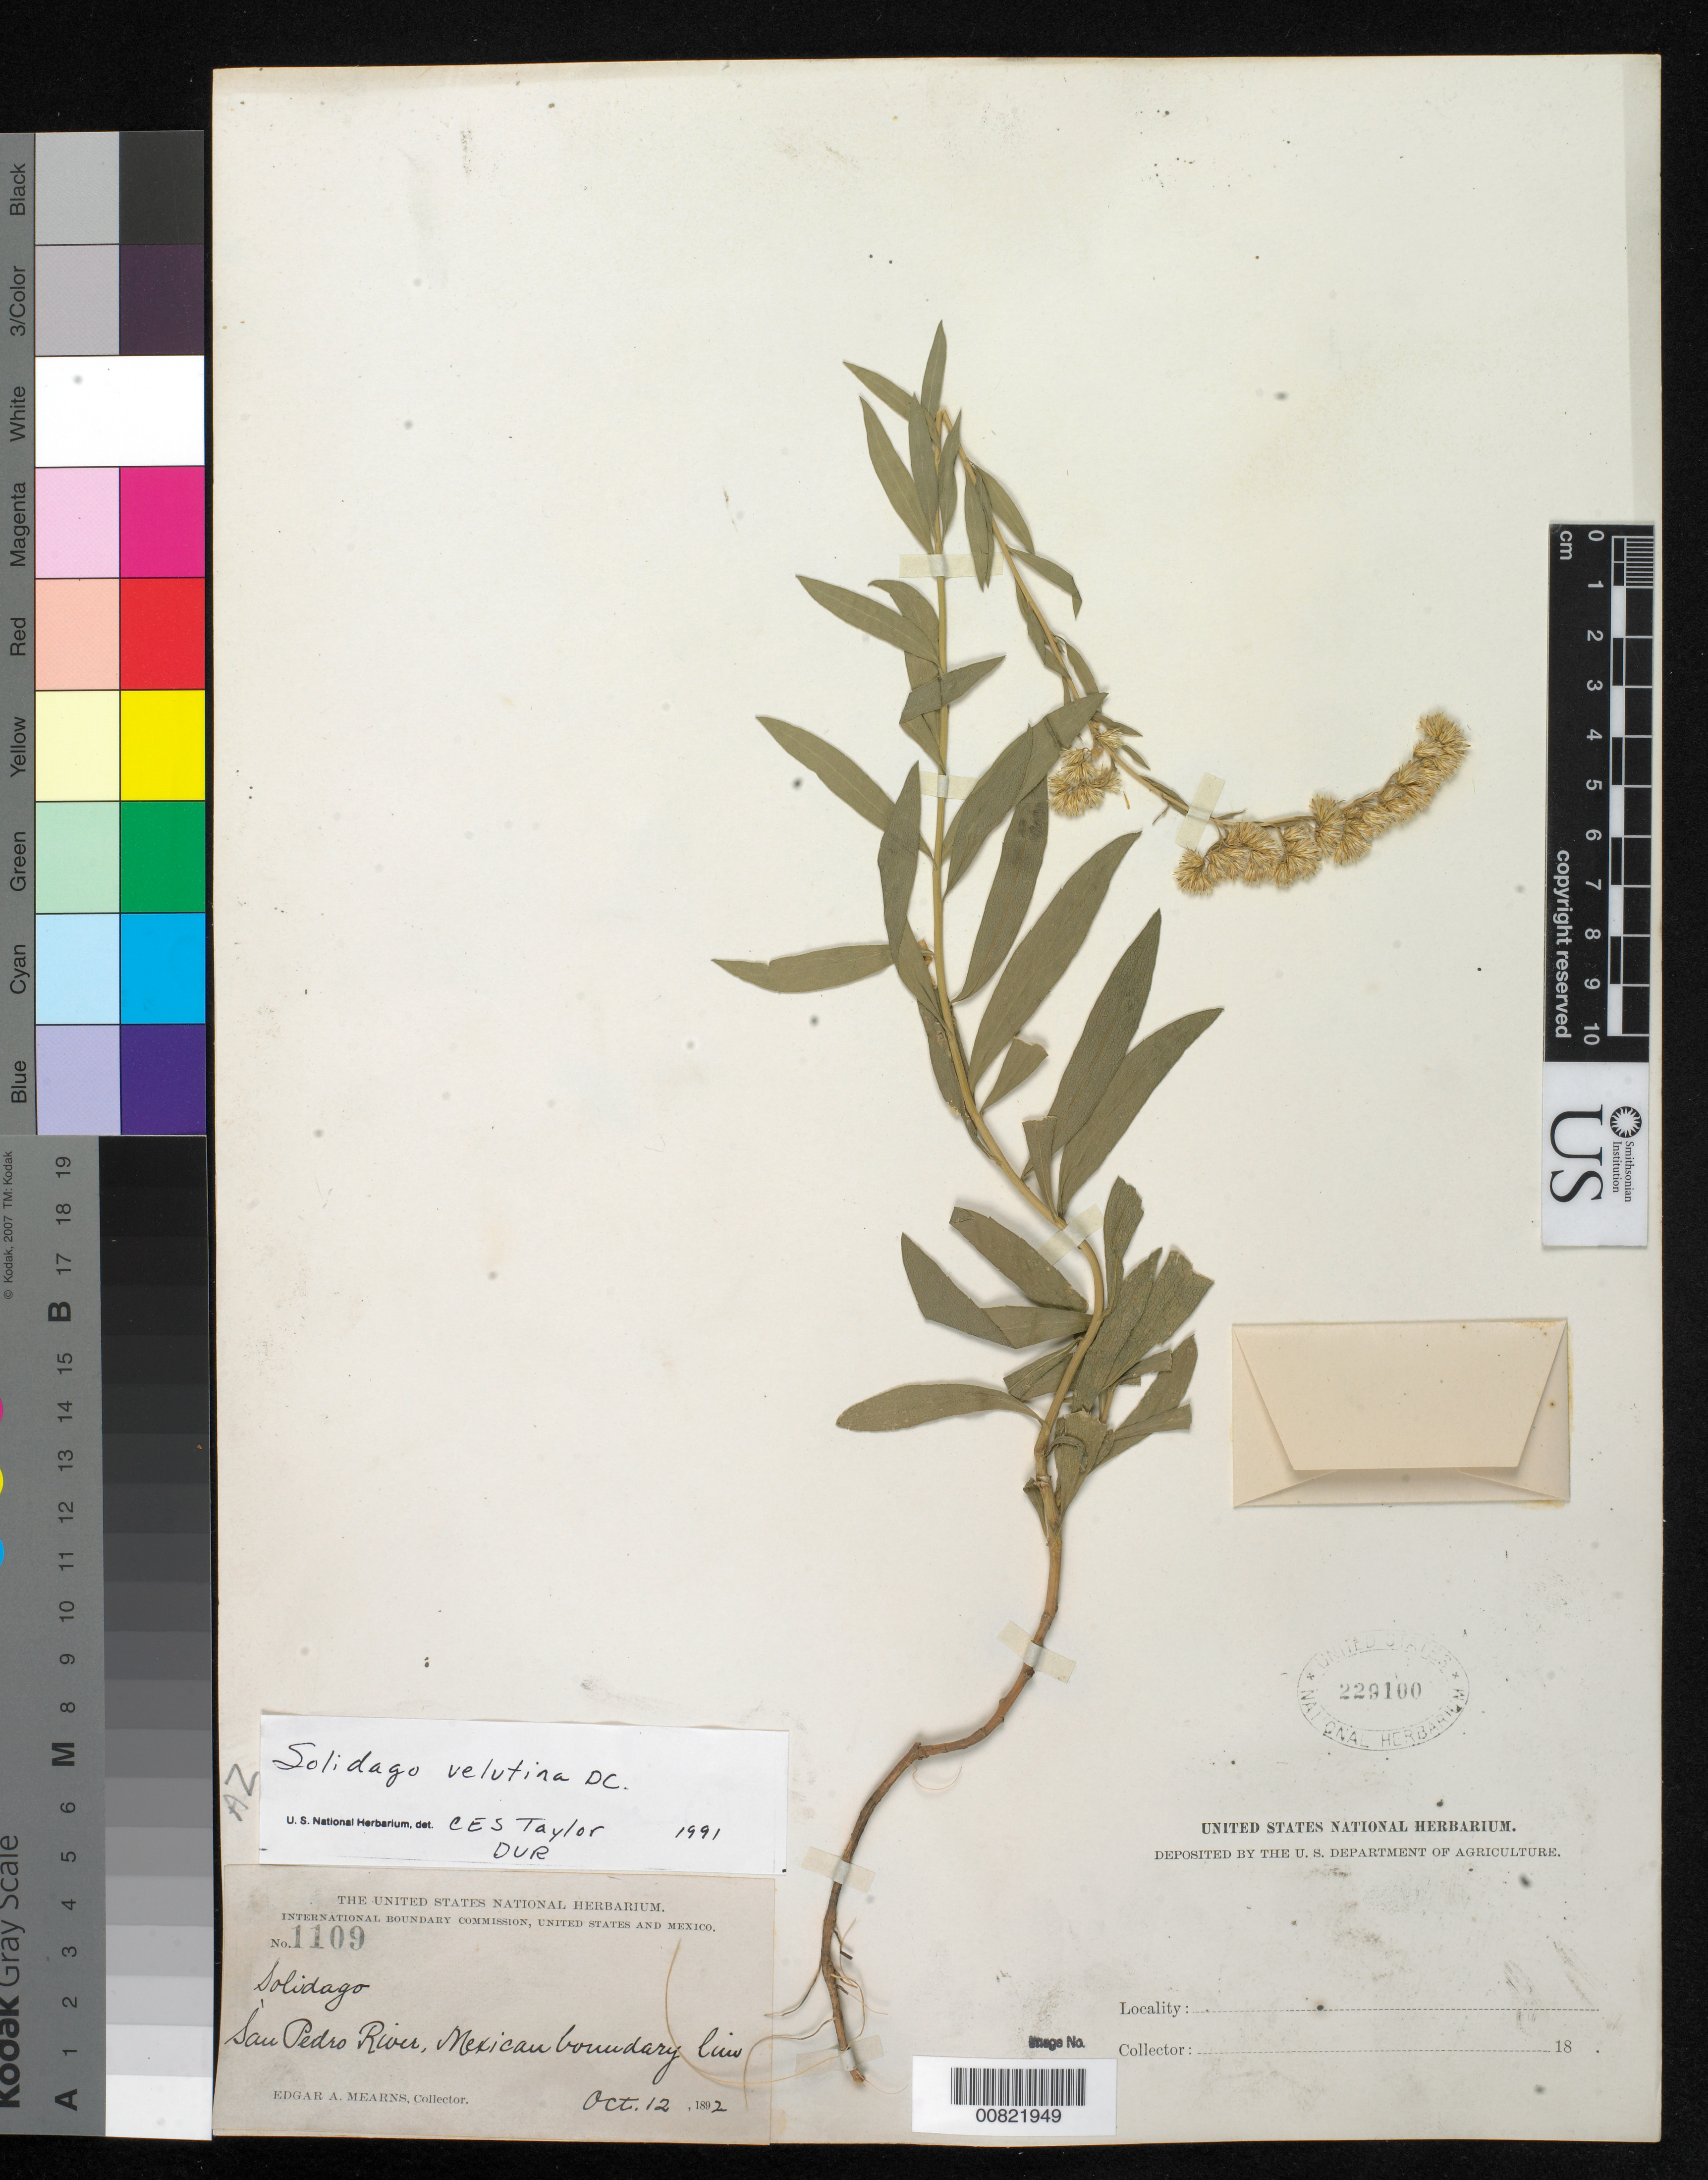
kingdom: Plantae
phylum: Tracheophyta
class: Magnoliopsida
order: Asterales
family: Asteraceae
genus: Solidago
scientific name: Solidago velutina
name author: DC.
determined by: Taylor, Charlotte M.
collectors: E. A. Mearns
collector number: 1109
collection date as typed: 12 Oct 1892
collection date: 1892-10-12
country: United States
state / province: Arizona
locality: San Pedro River, Mexican Boundary Line.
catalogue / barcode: US 229100